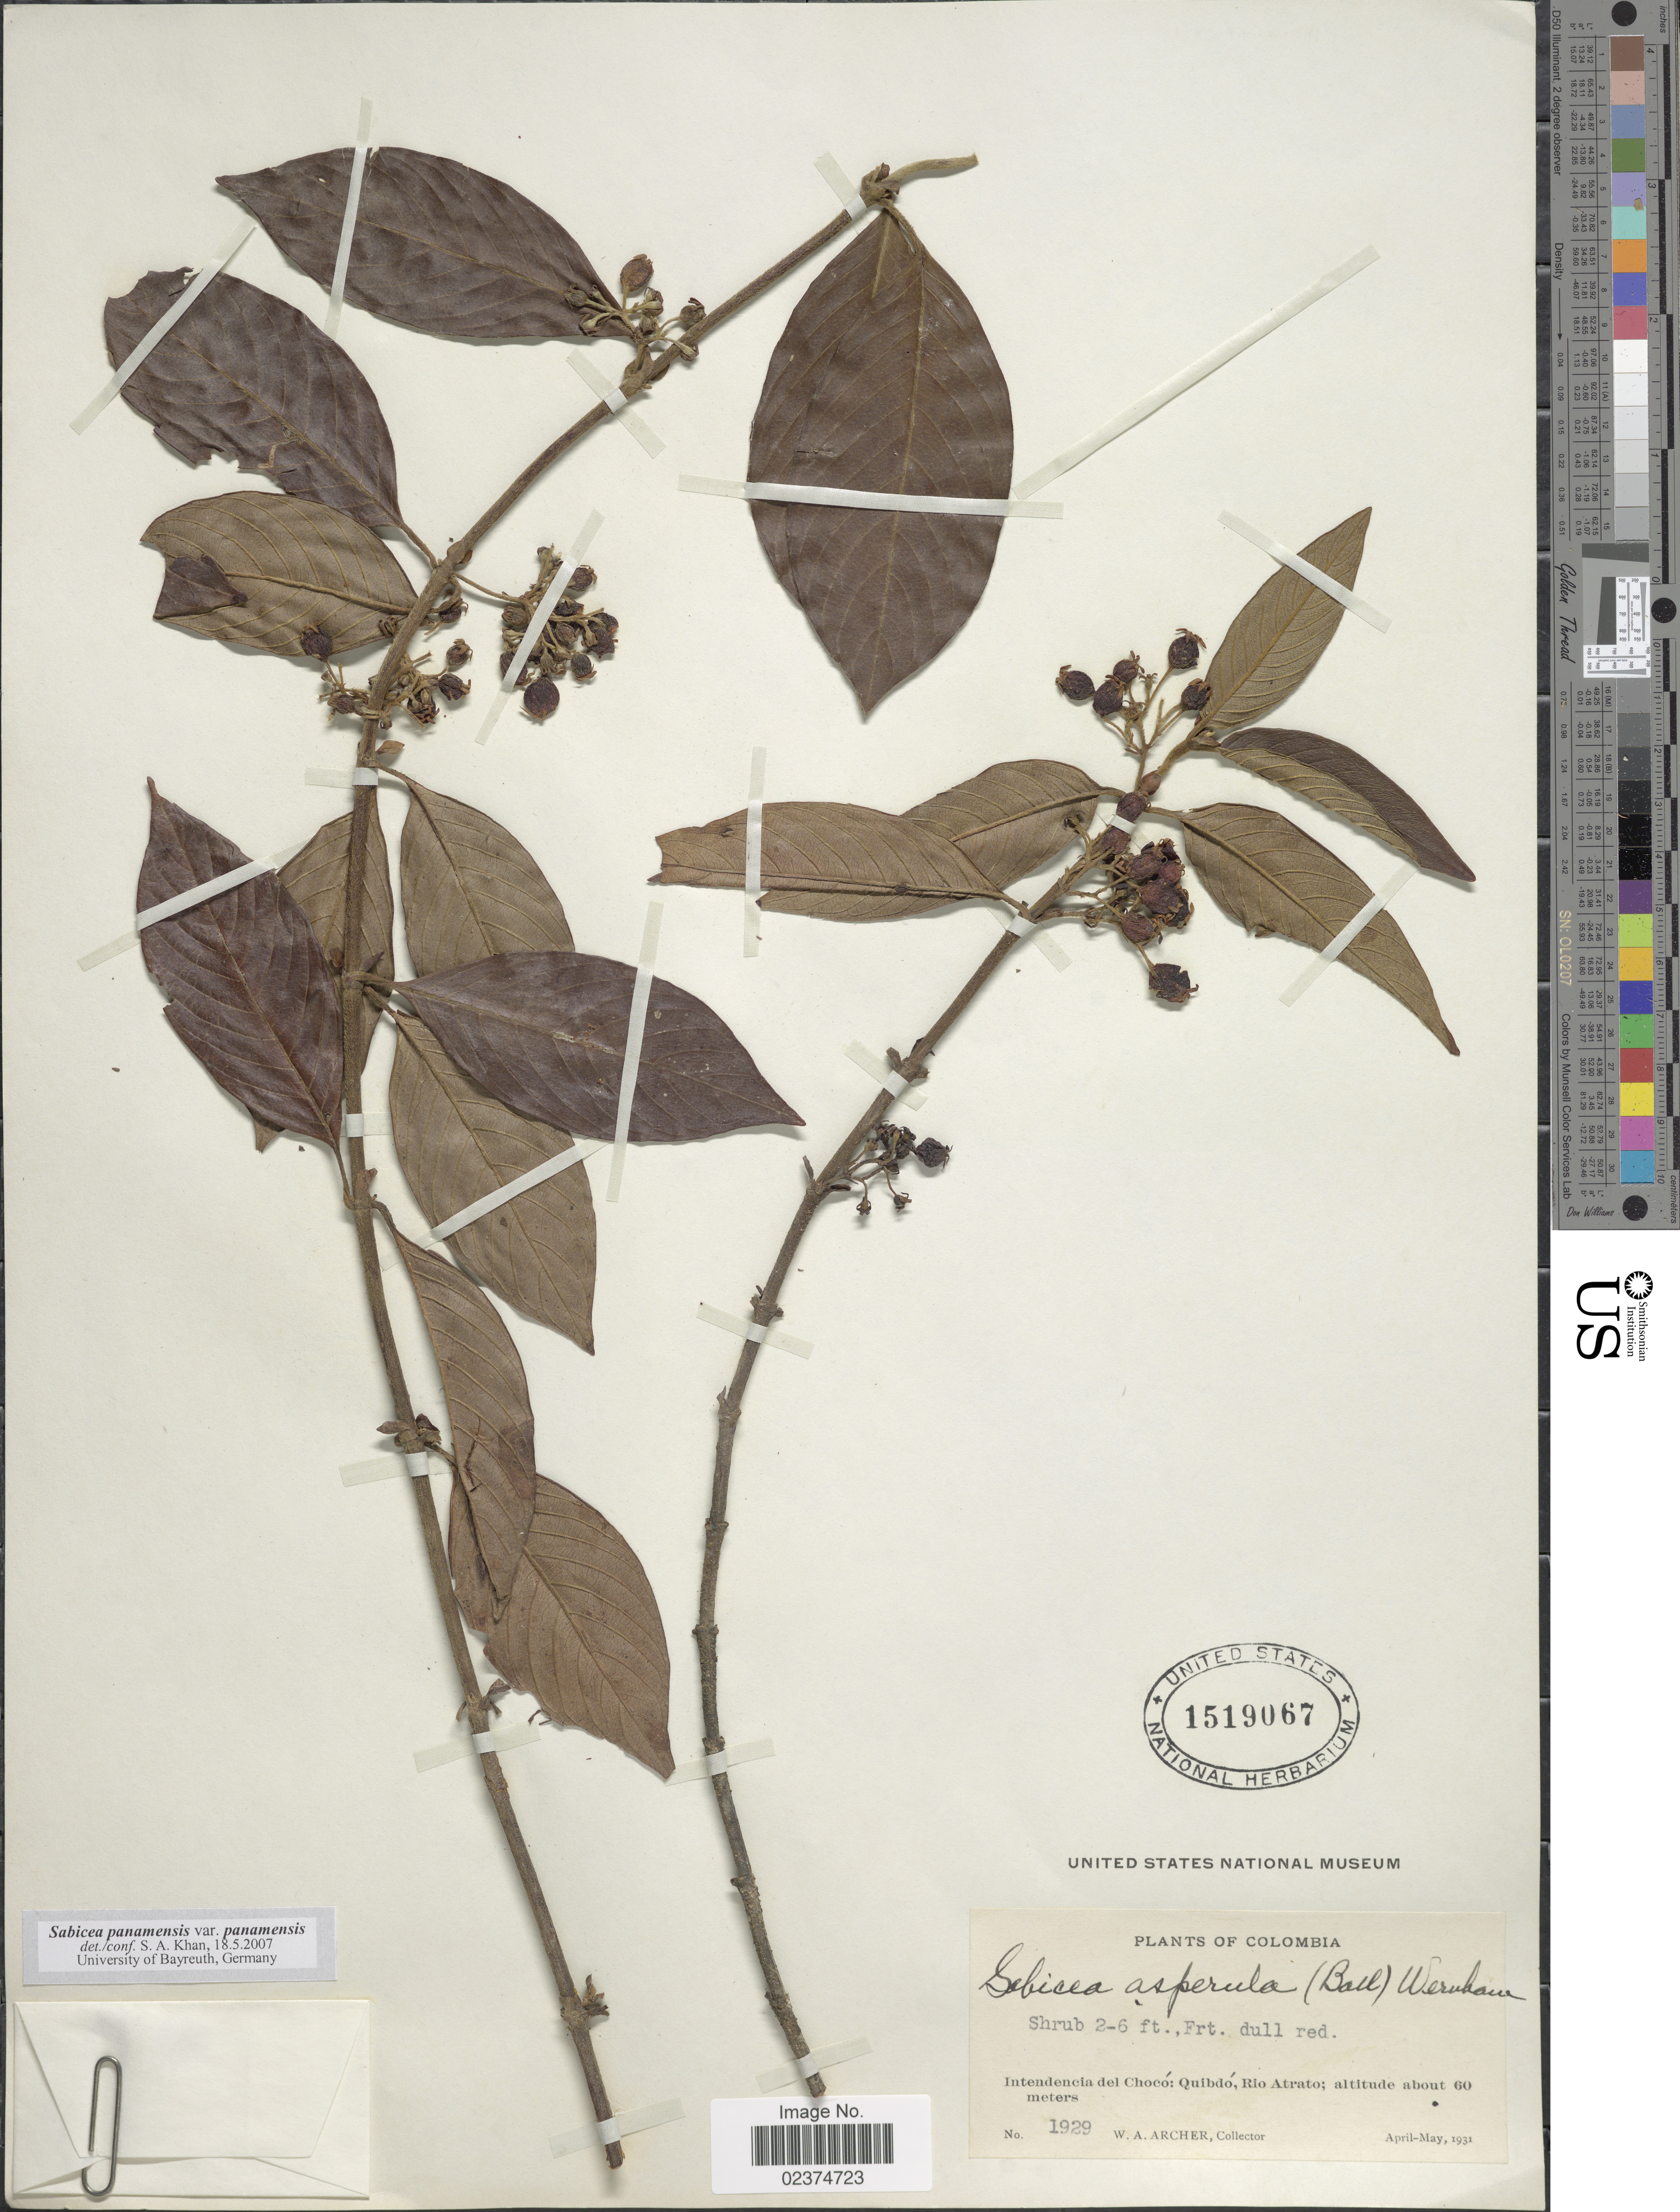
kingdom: Plantae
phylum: Tracheophyta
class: Magnoliopsida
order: Gentianales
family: Rubiaceae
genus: Sabicea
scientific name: Sabicea panamensis var. panamensis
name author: Wernham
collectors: W. A. Archer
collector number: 1929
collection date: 1931-04/1931-05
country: Colombia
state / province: Chocó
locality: Intendencia del Choco: Quibdo, Rio Atrato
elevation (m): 60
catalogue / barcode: US 1519067